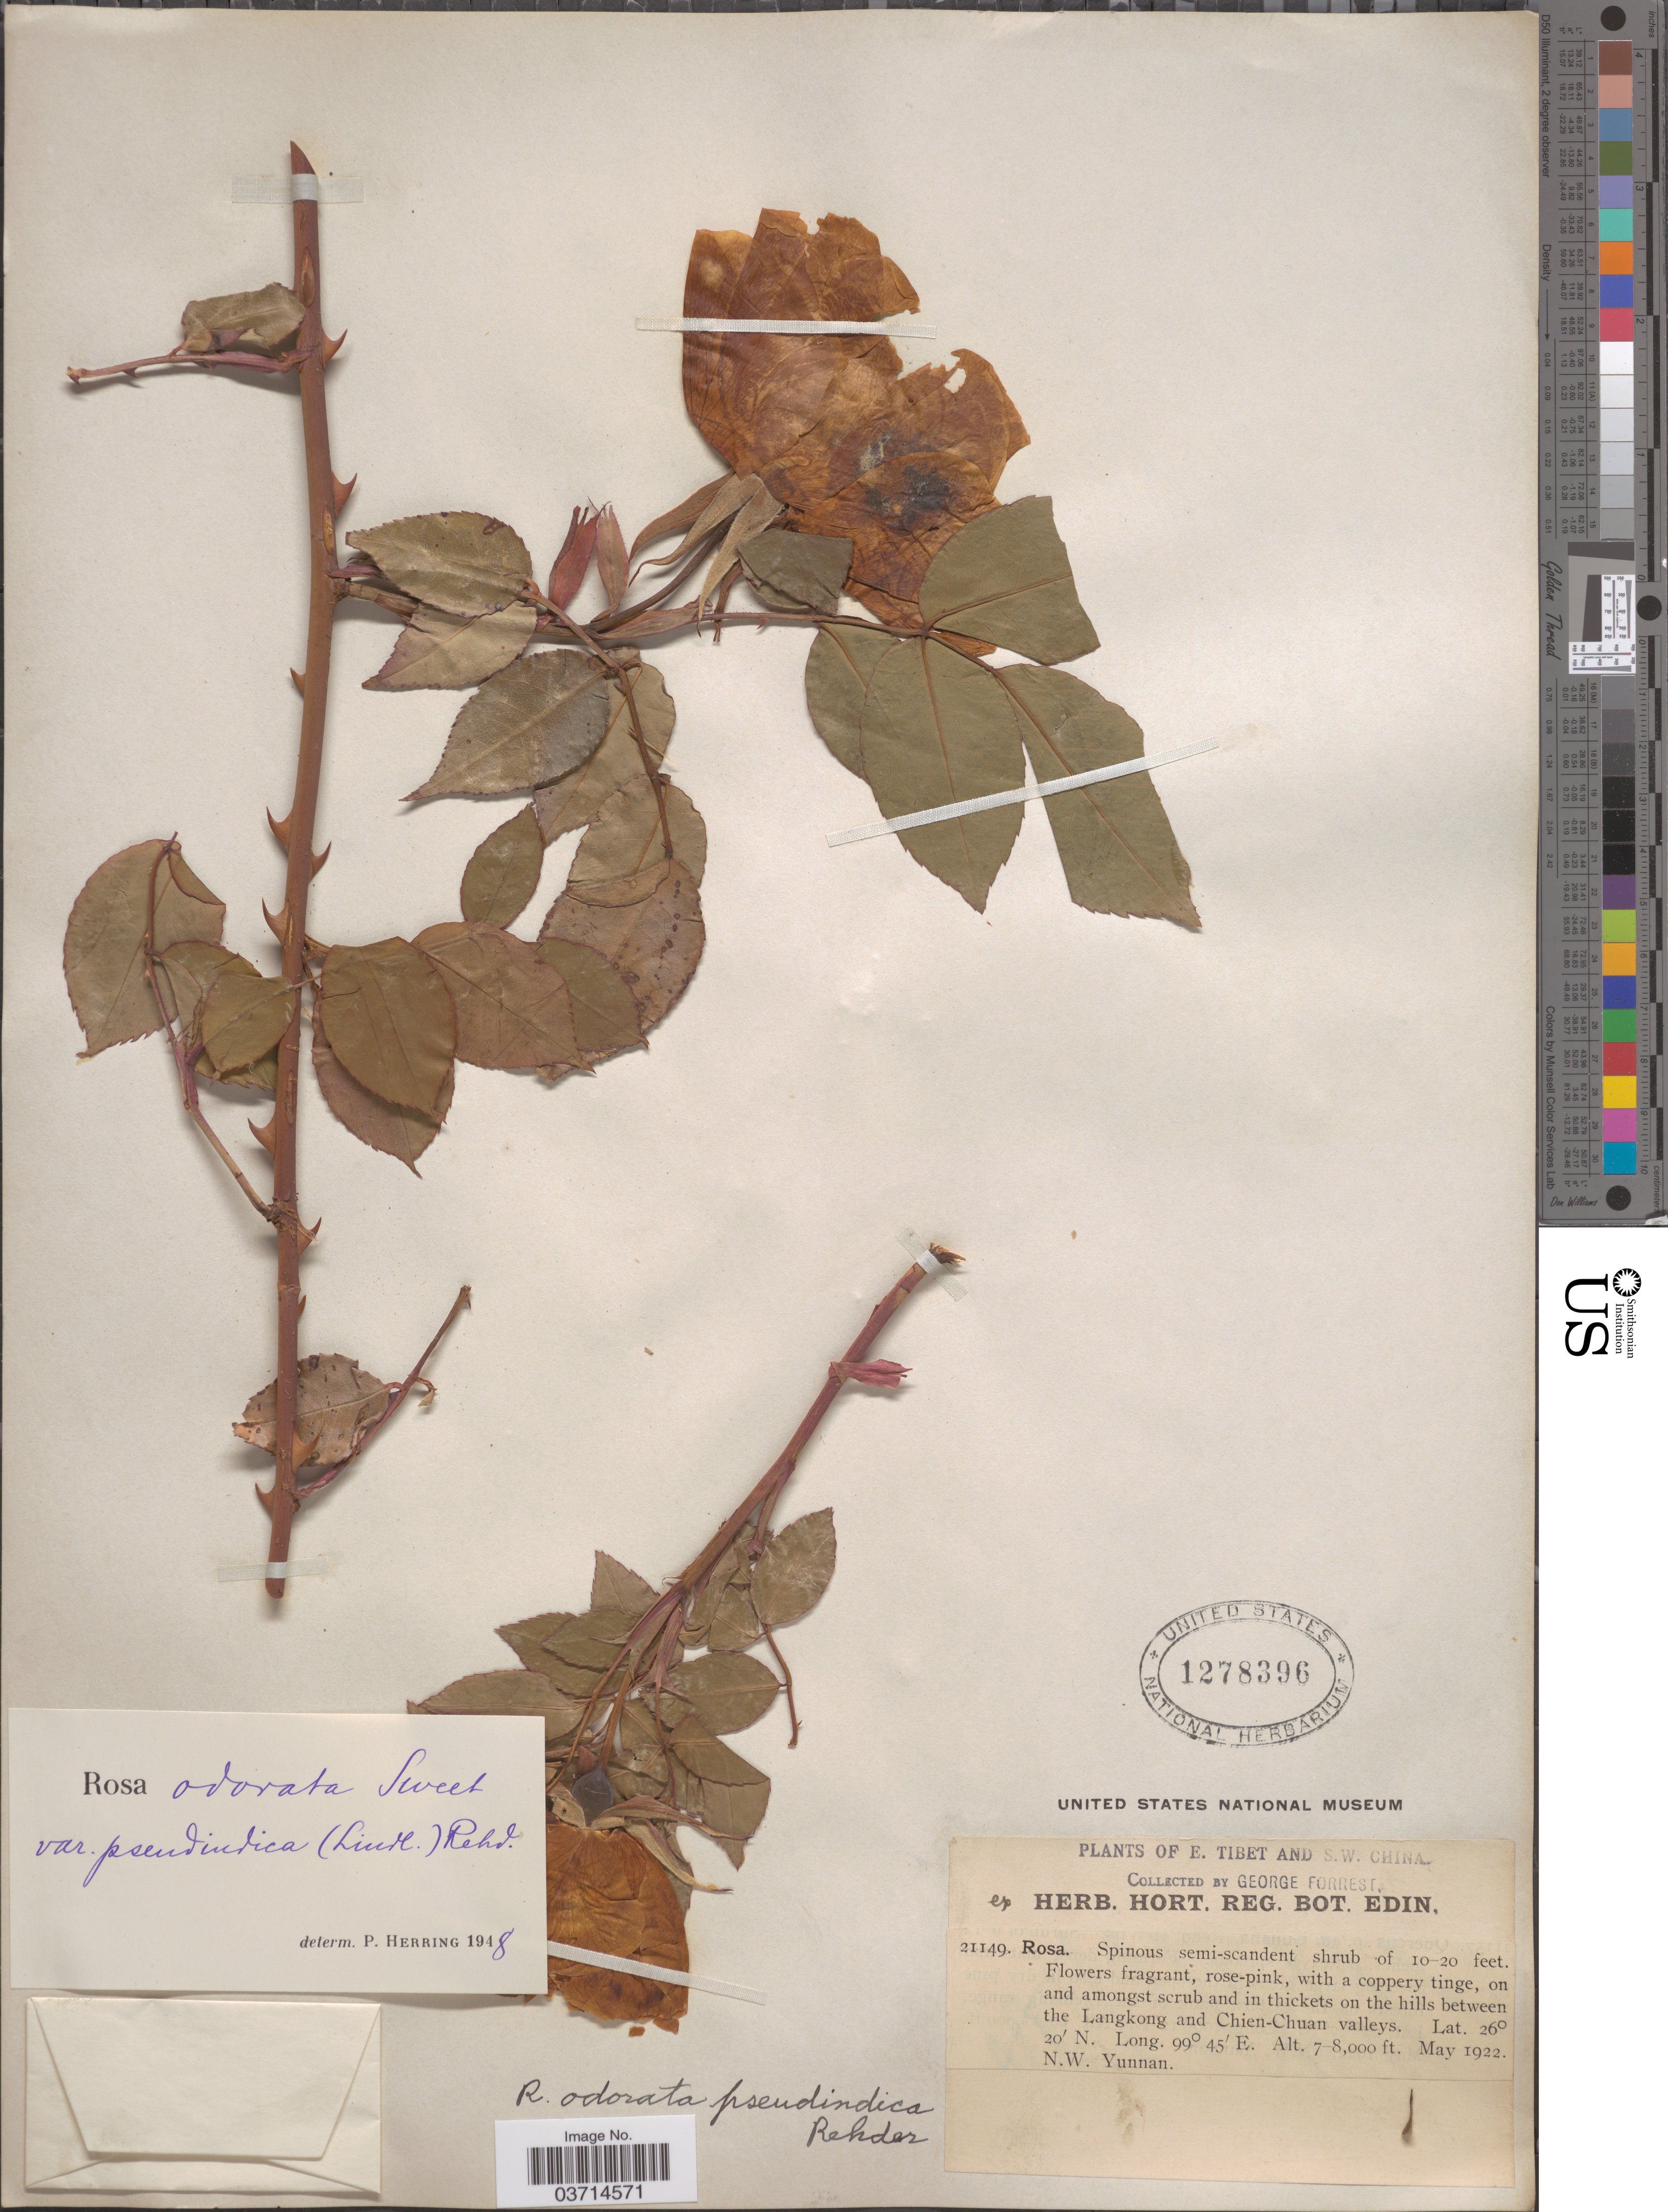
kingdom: Plantae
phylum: Tracheophyta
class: Magnoliopsida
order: Rosales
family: Rosaceae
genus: Rosa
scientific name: Rosa x odorata var. pseudindica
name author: (Lindl.) Rehder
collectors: G. Forrest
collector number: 21149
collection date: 1922-05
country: China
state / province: Yunnan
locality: S.W. China. In thickets on the hills between the Langkong and Chien-Chuan valleys. N.W. Yunnan.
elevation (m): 2134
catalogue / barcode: US 1278396